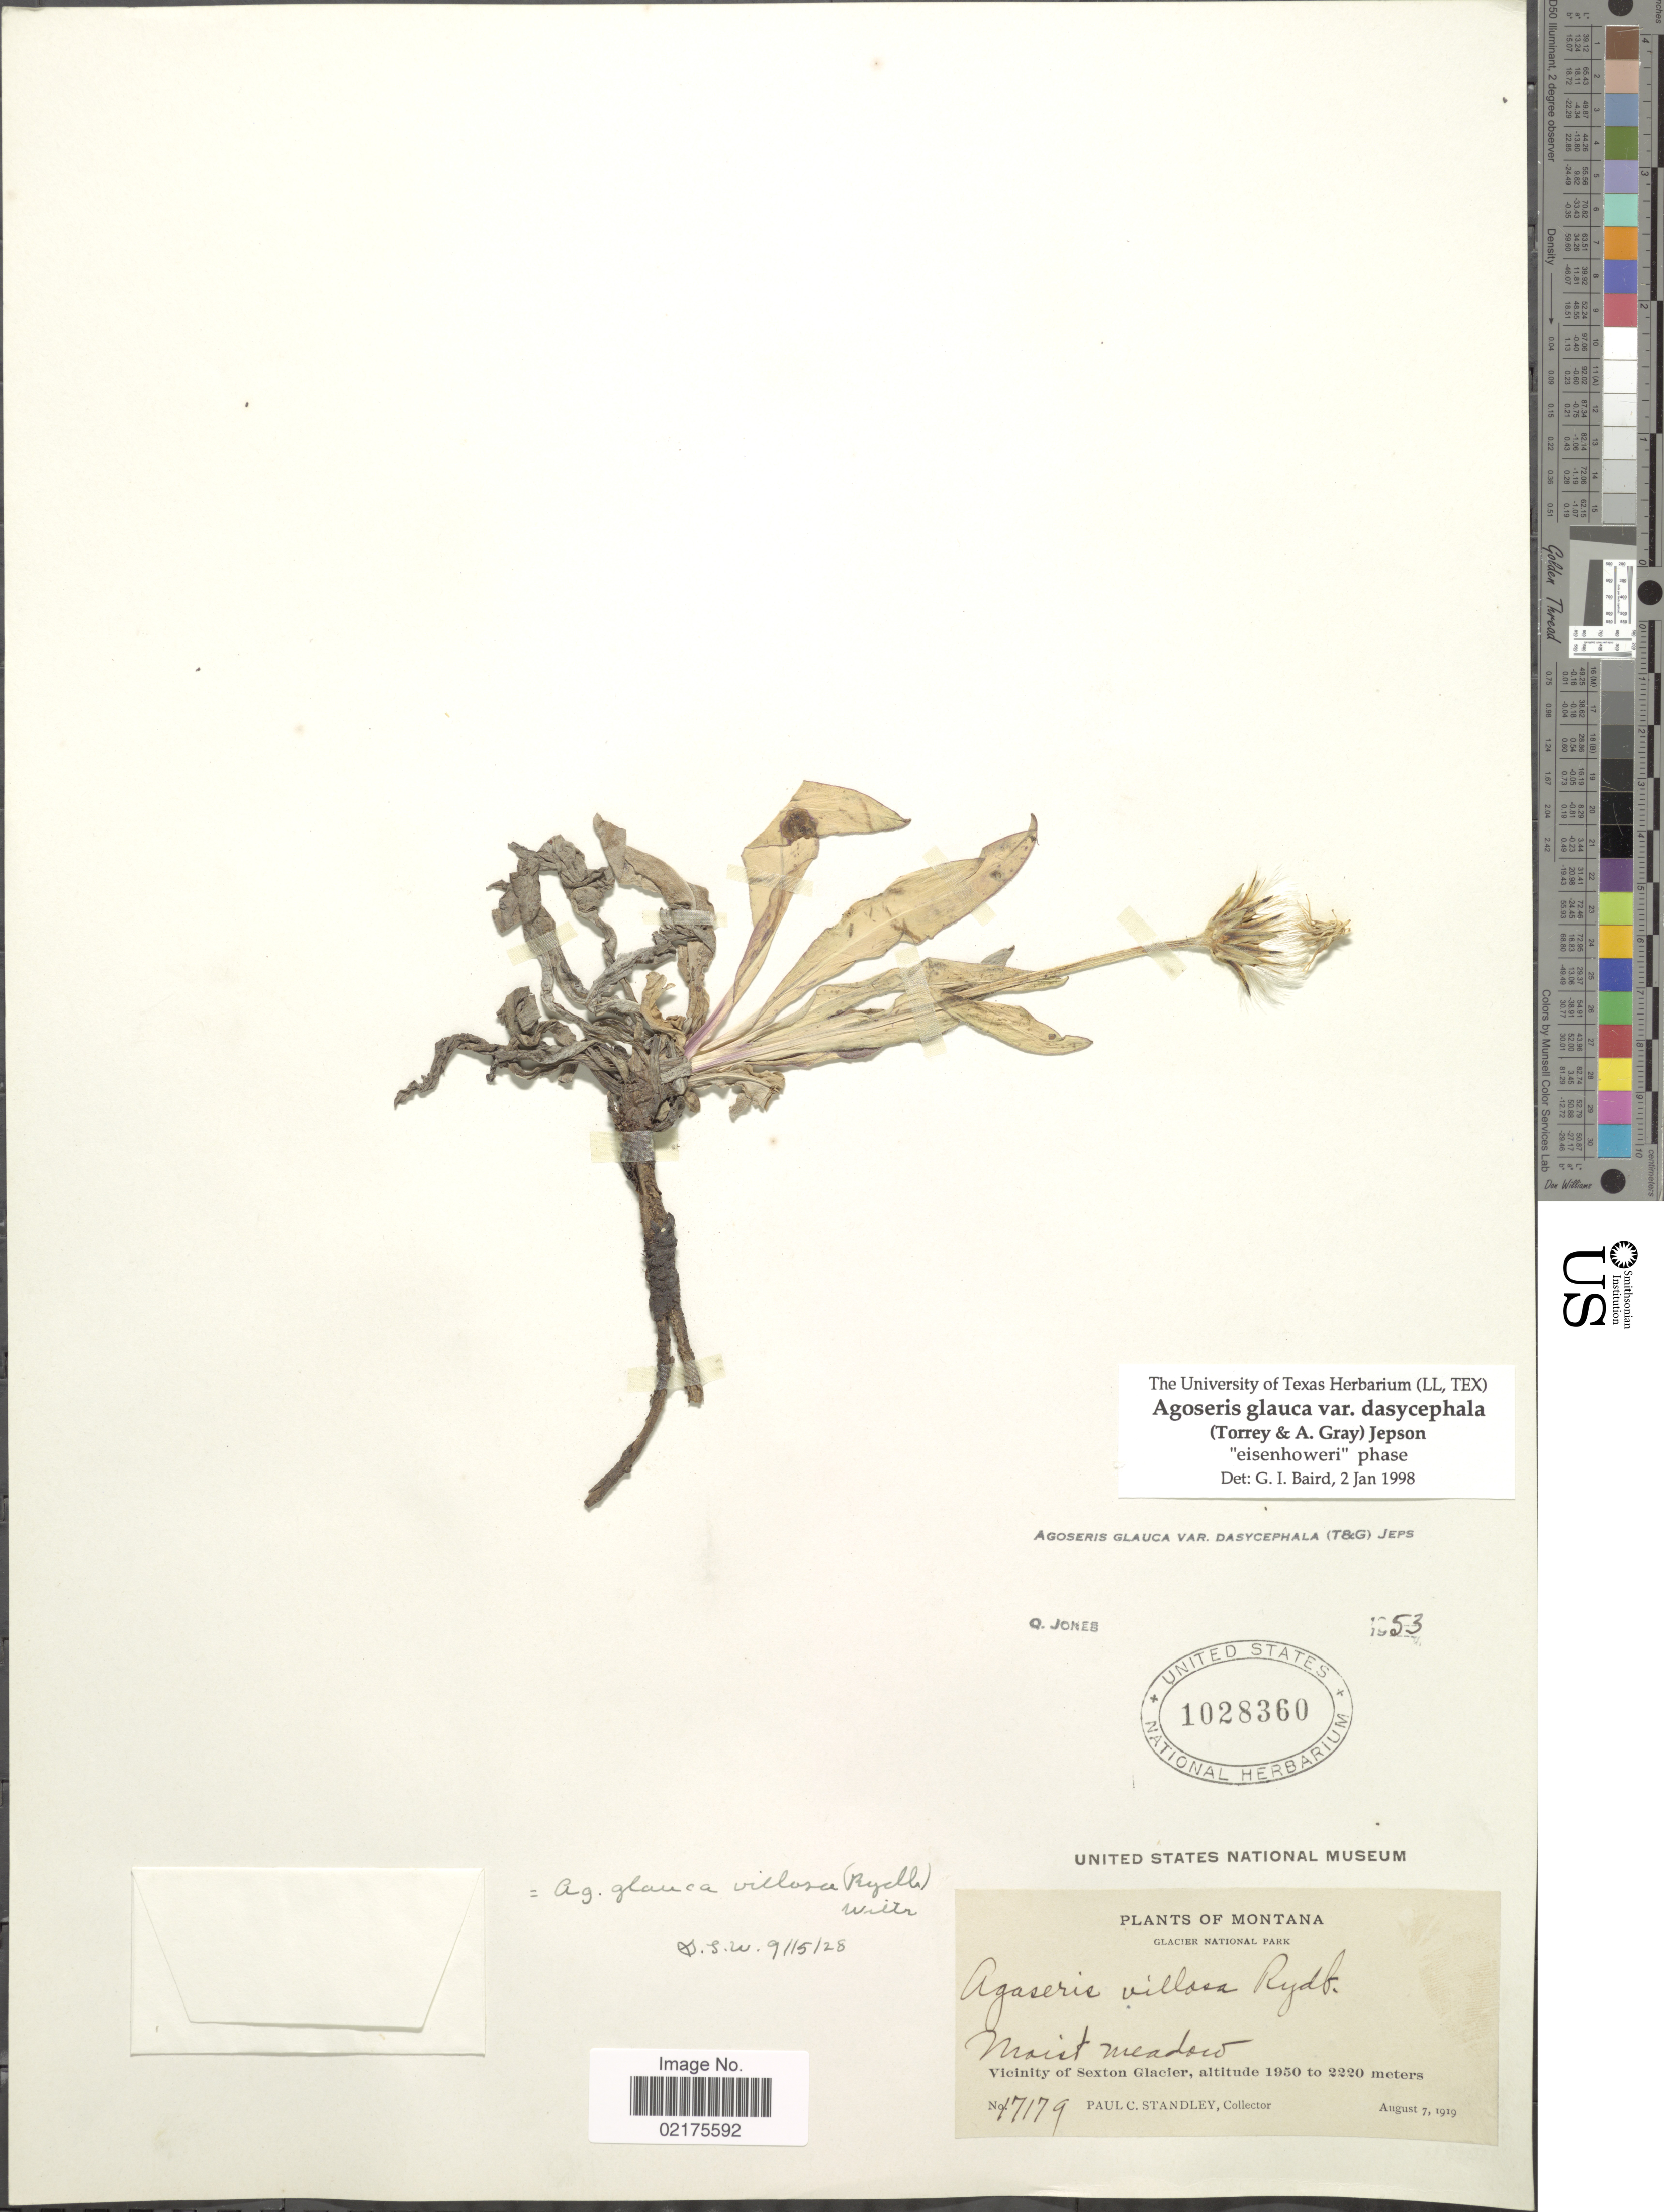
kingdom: Plantae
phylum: Tracheophyta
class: Magnoliopsida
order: Asterales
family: Asteraceae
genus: Agoseris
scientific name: Agoseris glauca var. dasycephala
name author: (Torr. & A. Gray) Jeps.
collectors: P. C. Standley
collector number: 17179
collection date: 1919-08-07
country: United States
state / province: Montana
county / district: Glacier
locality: Glacier National Park: Vicinity of Sexton Glacier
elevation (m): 1950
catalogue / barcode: US 1028360